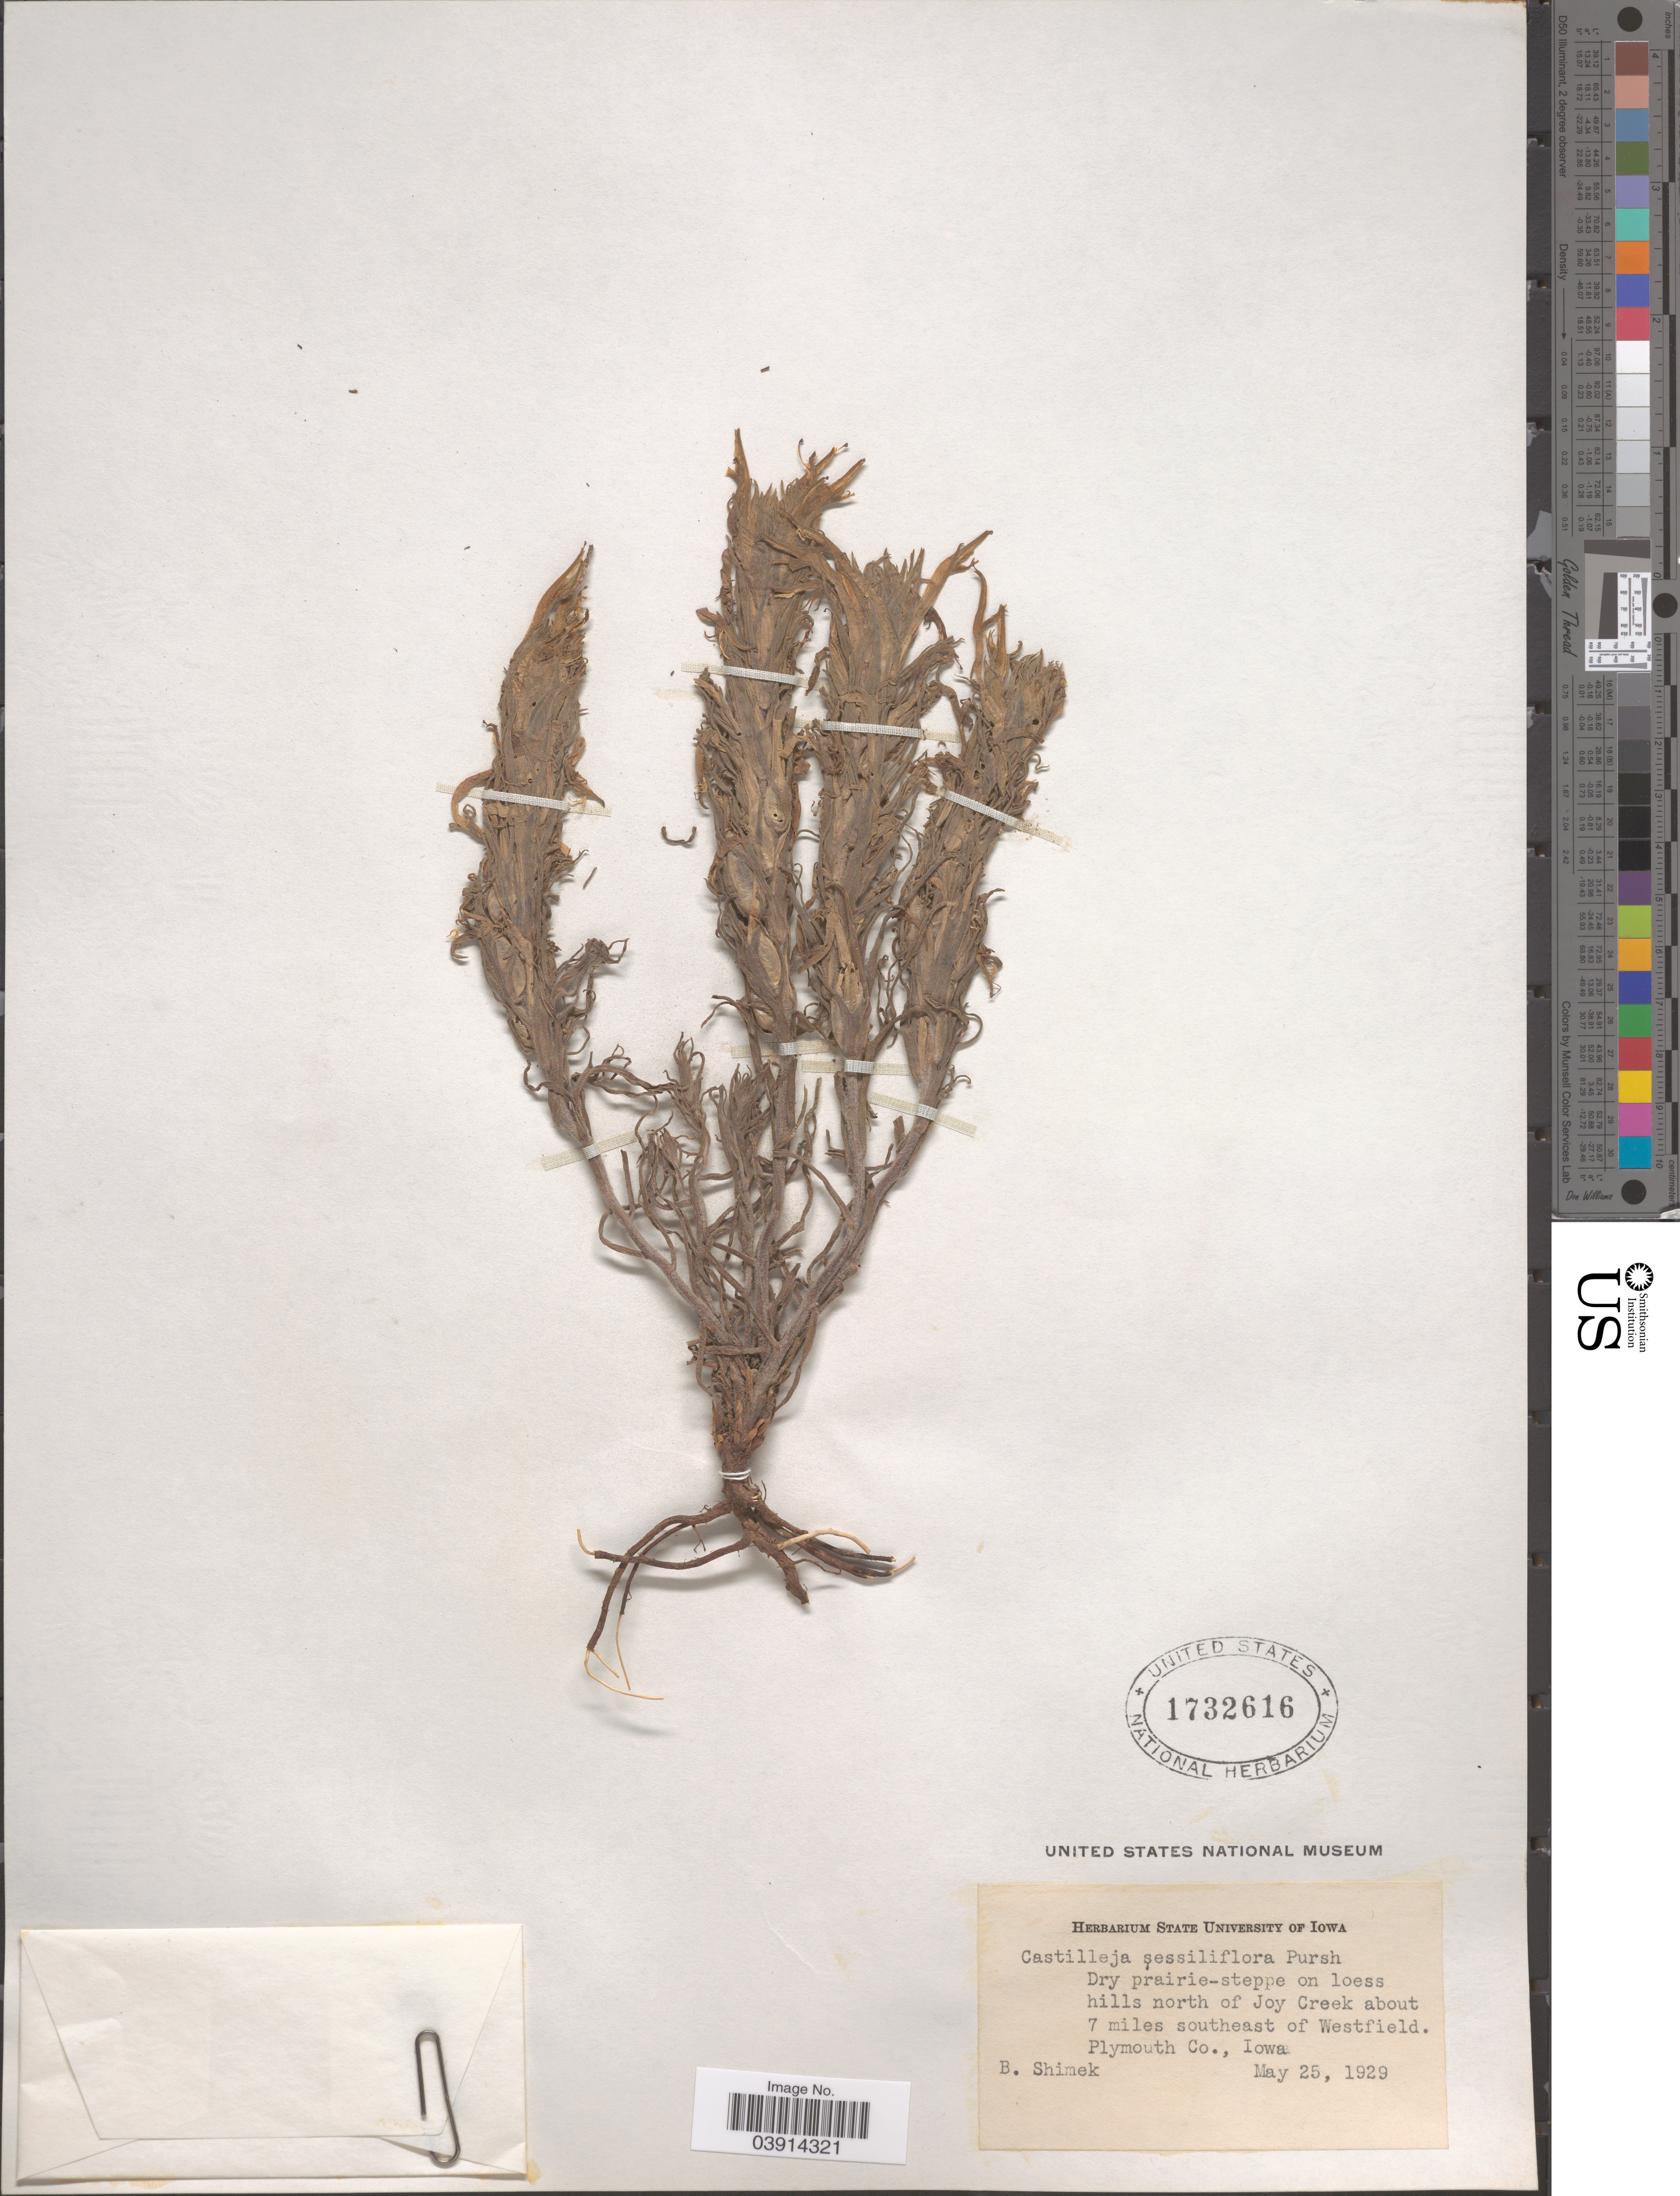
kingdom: Plantae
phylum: Tracheophyta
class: Magnoliopsida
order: Lamiales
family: Orobanchaceae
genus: Castilleja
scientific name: Castilleja sessiliflora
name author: Pursh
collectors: B. Shimek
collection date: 1929-05-25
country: United States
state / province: Iowa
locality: Dry prairie-steppe on loess hills north of Joy Creek about 7 miles southeast of Westfield. Plymouth Co.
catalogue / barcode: US 1732616